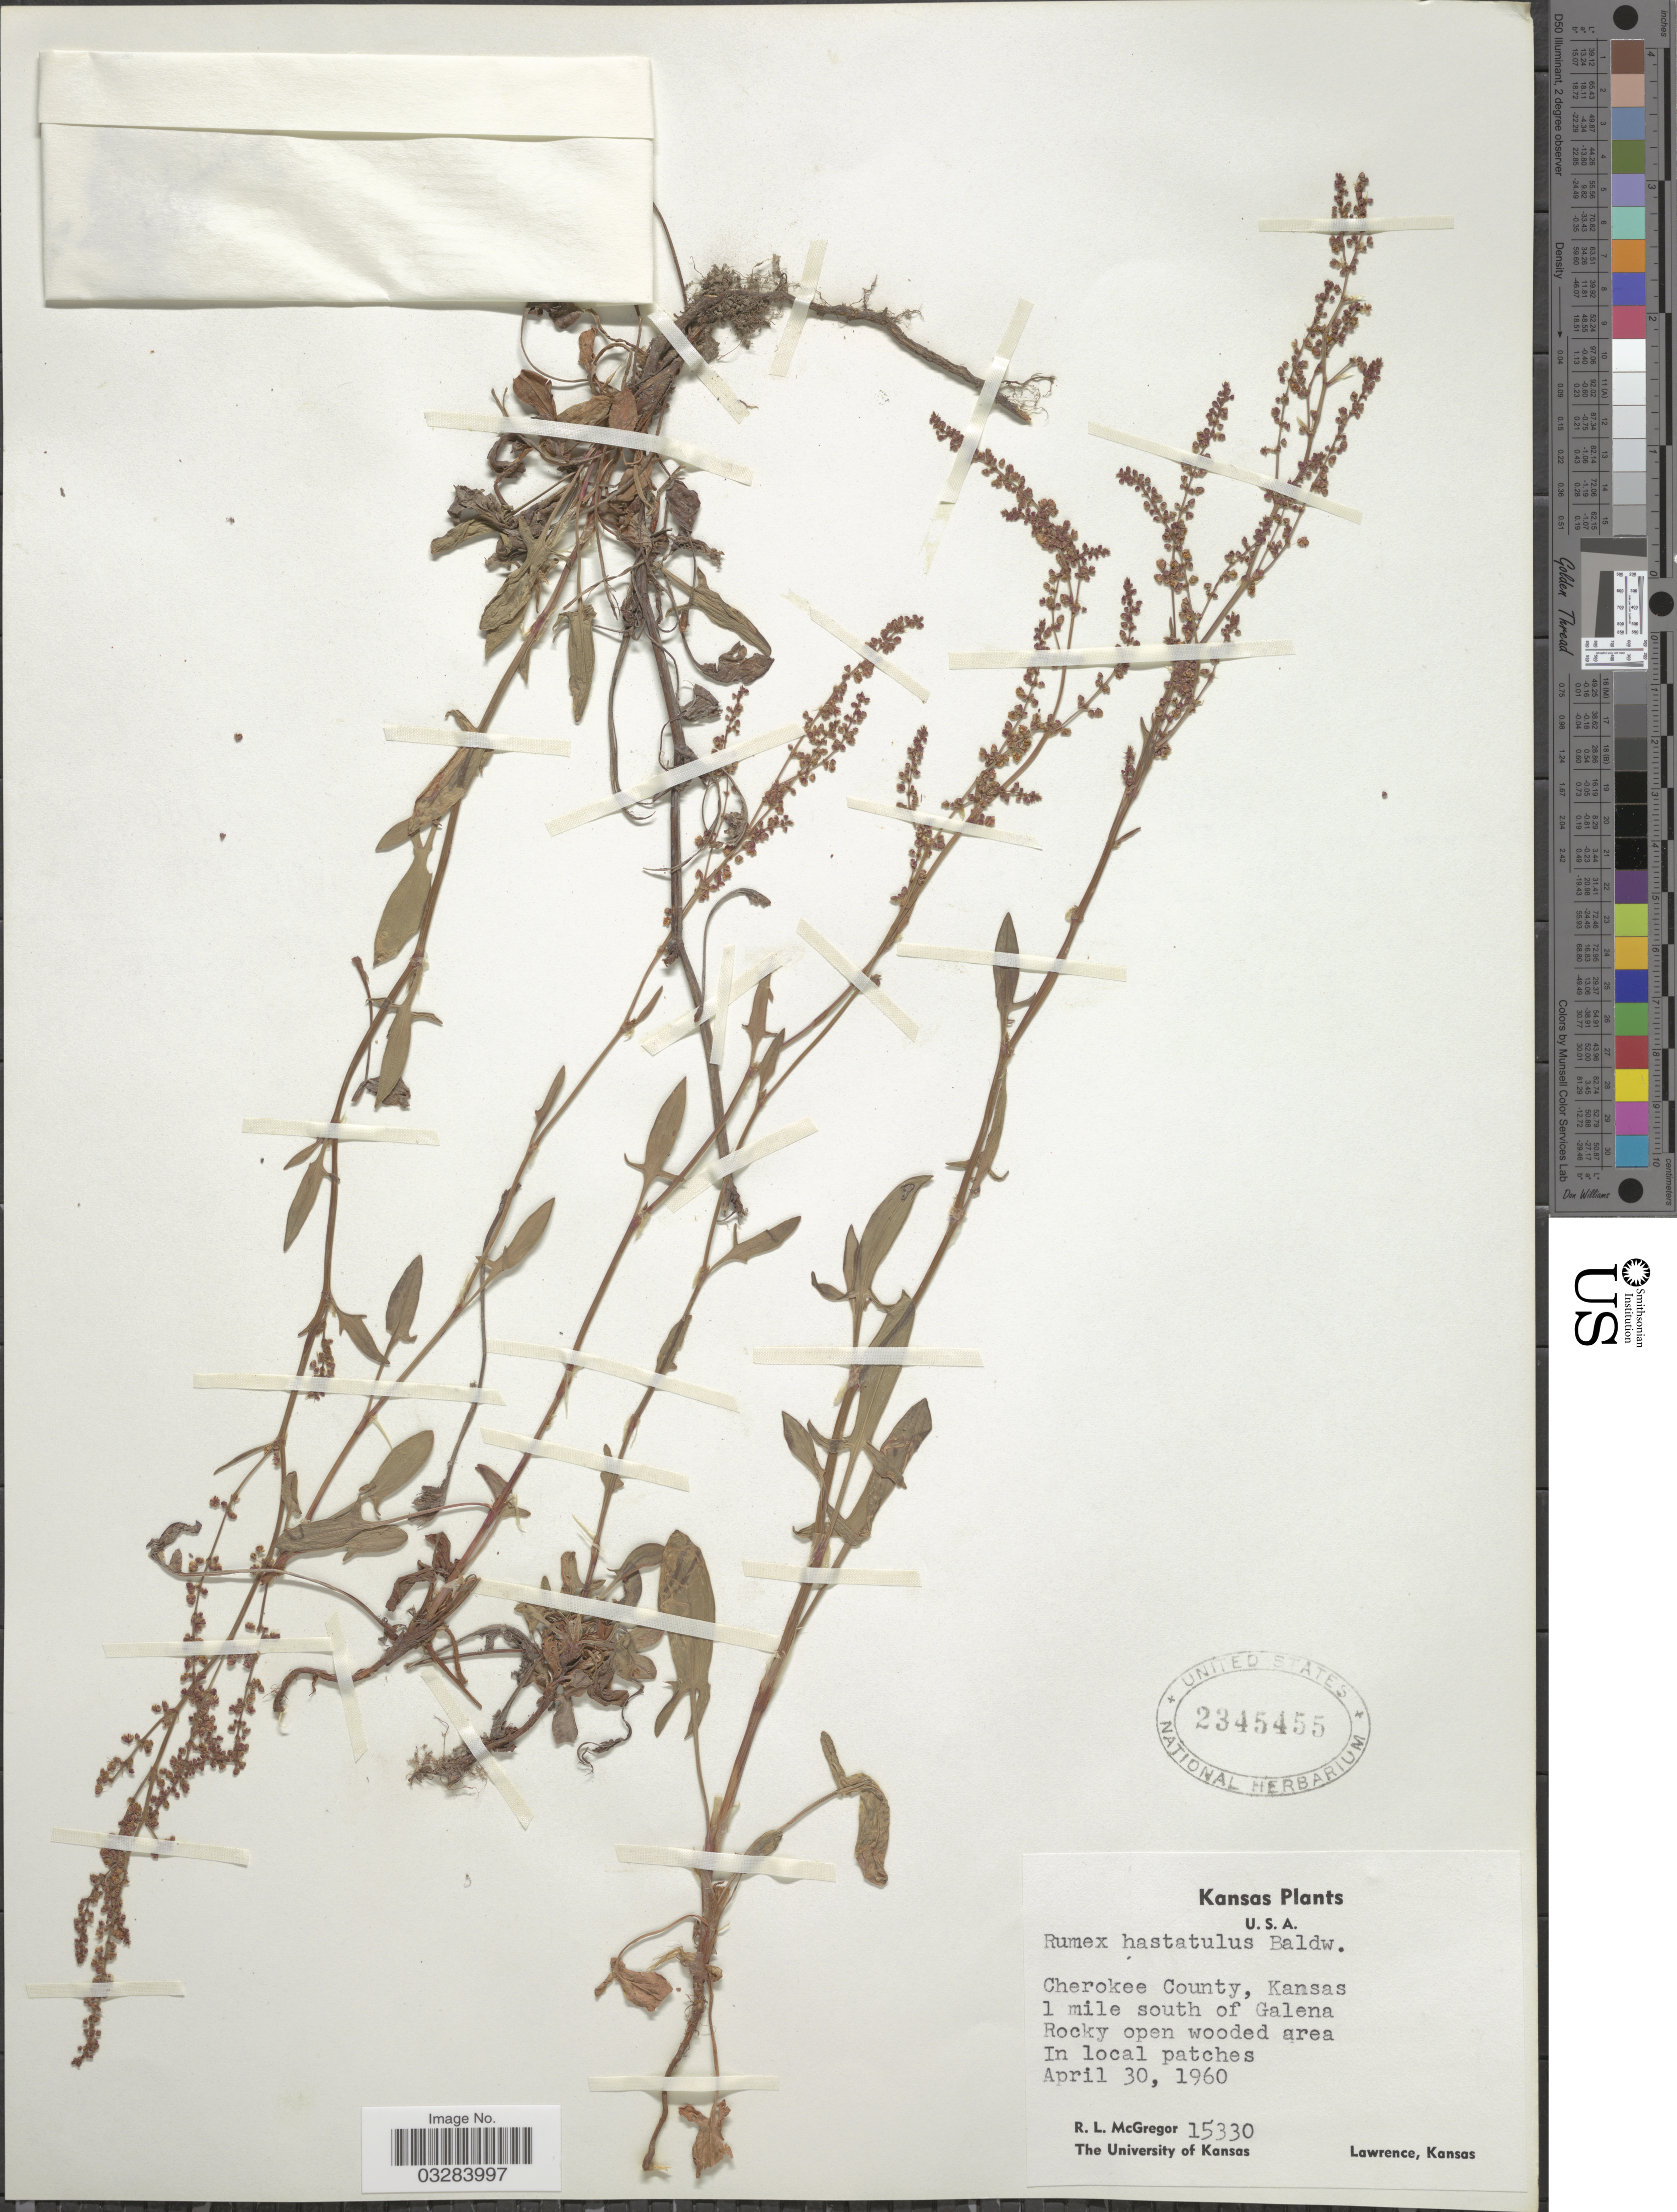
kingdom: Plantae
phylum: Tracheophyta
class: Magnoliopsida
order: Caryophyllales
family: Polygonaceae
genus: Rumex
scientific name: Rumex hastatulus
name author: Baldwin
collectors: R. McGregor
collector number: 15330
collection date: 1960-04-30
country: United States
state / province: Kansas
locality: U.S.A. Cherokee County. 1 mile south of Galena.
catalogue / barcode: US 2345455